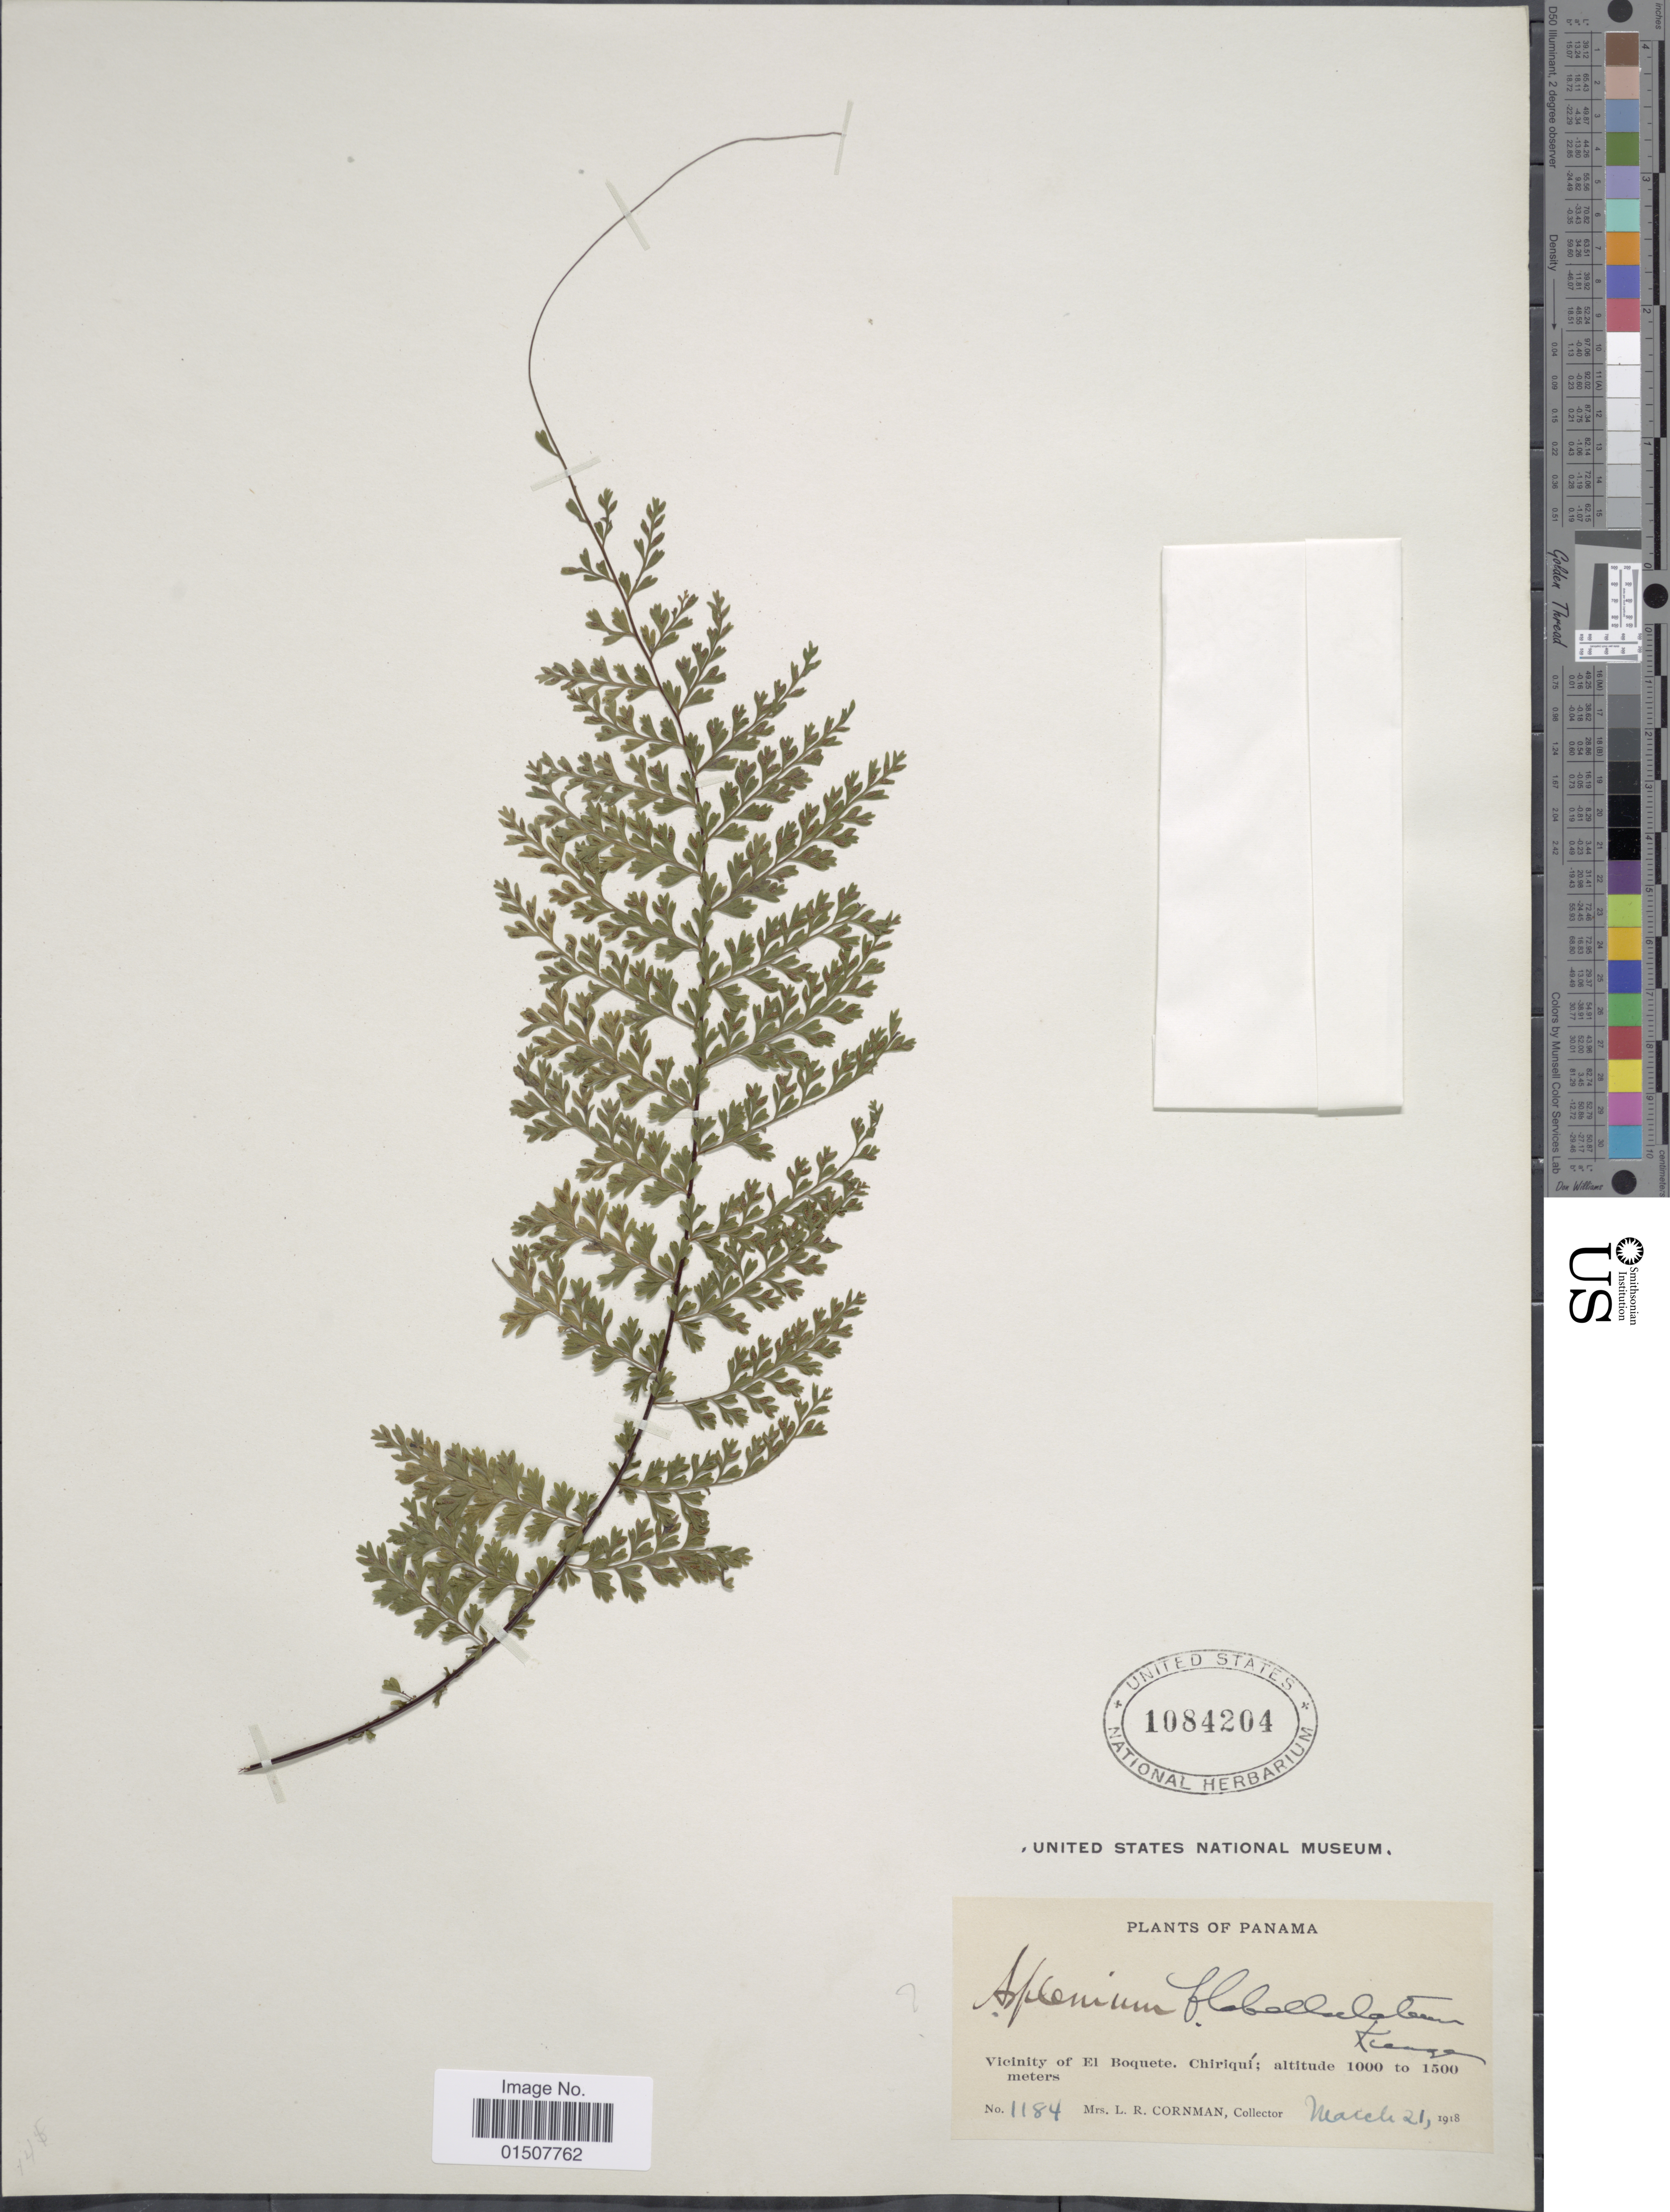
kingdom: Plantae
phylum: Tracheophyta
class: Polypodiopsida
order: Polypodiales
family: Aspleniaceae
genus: Asplenium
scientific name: Asplenium radicans var. uniserale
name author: (Raddi) L.D. Gómez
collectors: L. Cornman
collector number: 1184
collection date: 1918-03-21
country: Panama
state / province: Chiriqui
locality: Vicinity of El boquete. Chiriqui.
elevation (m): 1000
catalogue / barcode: US 1084204